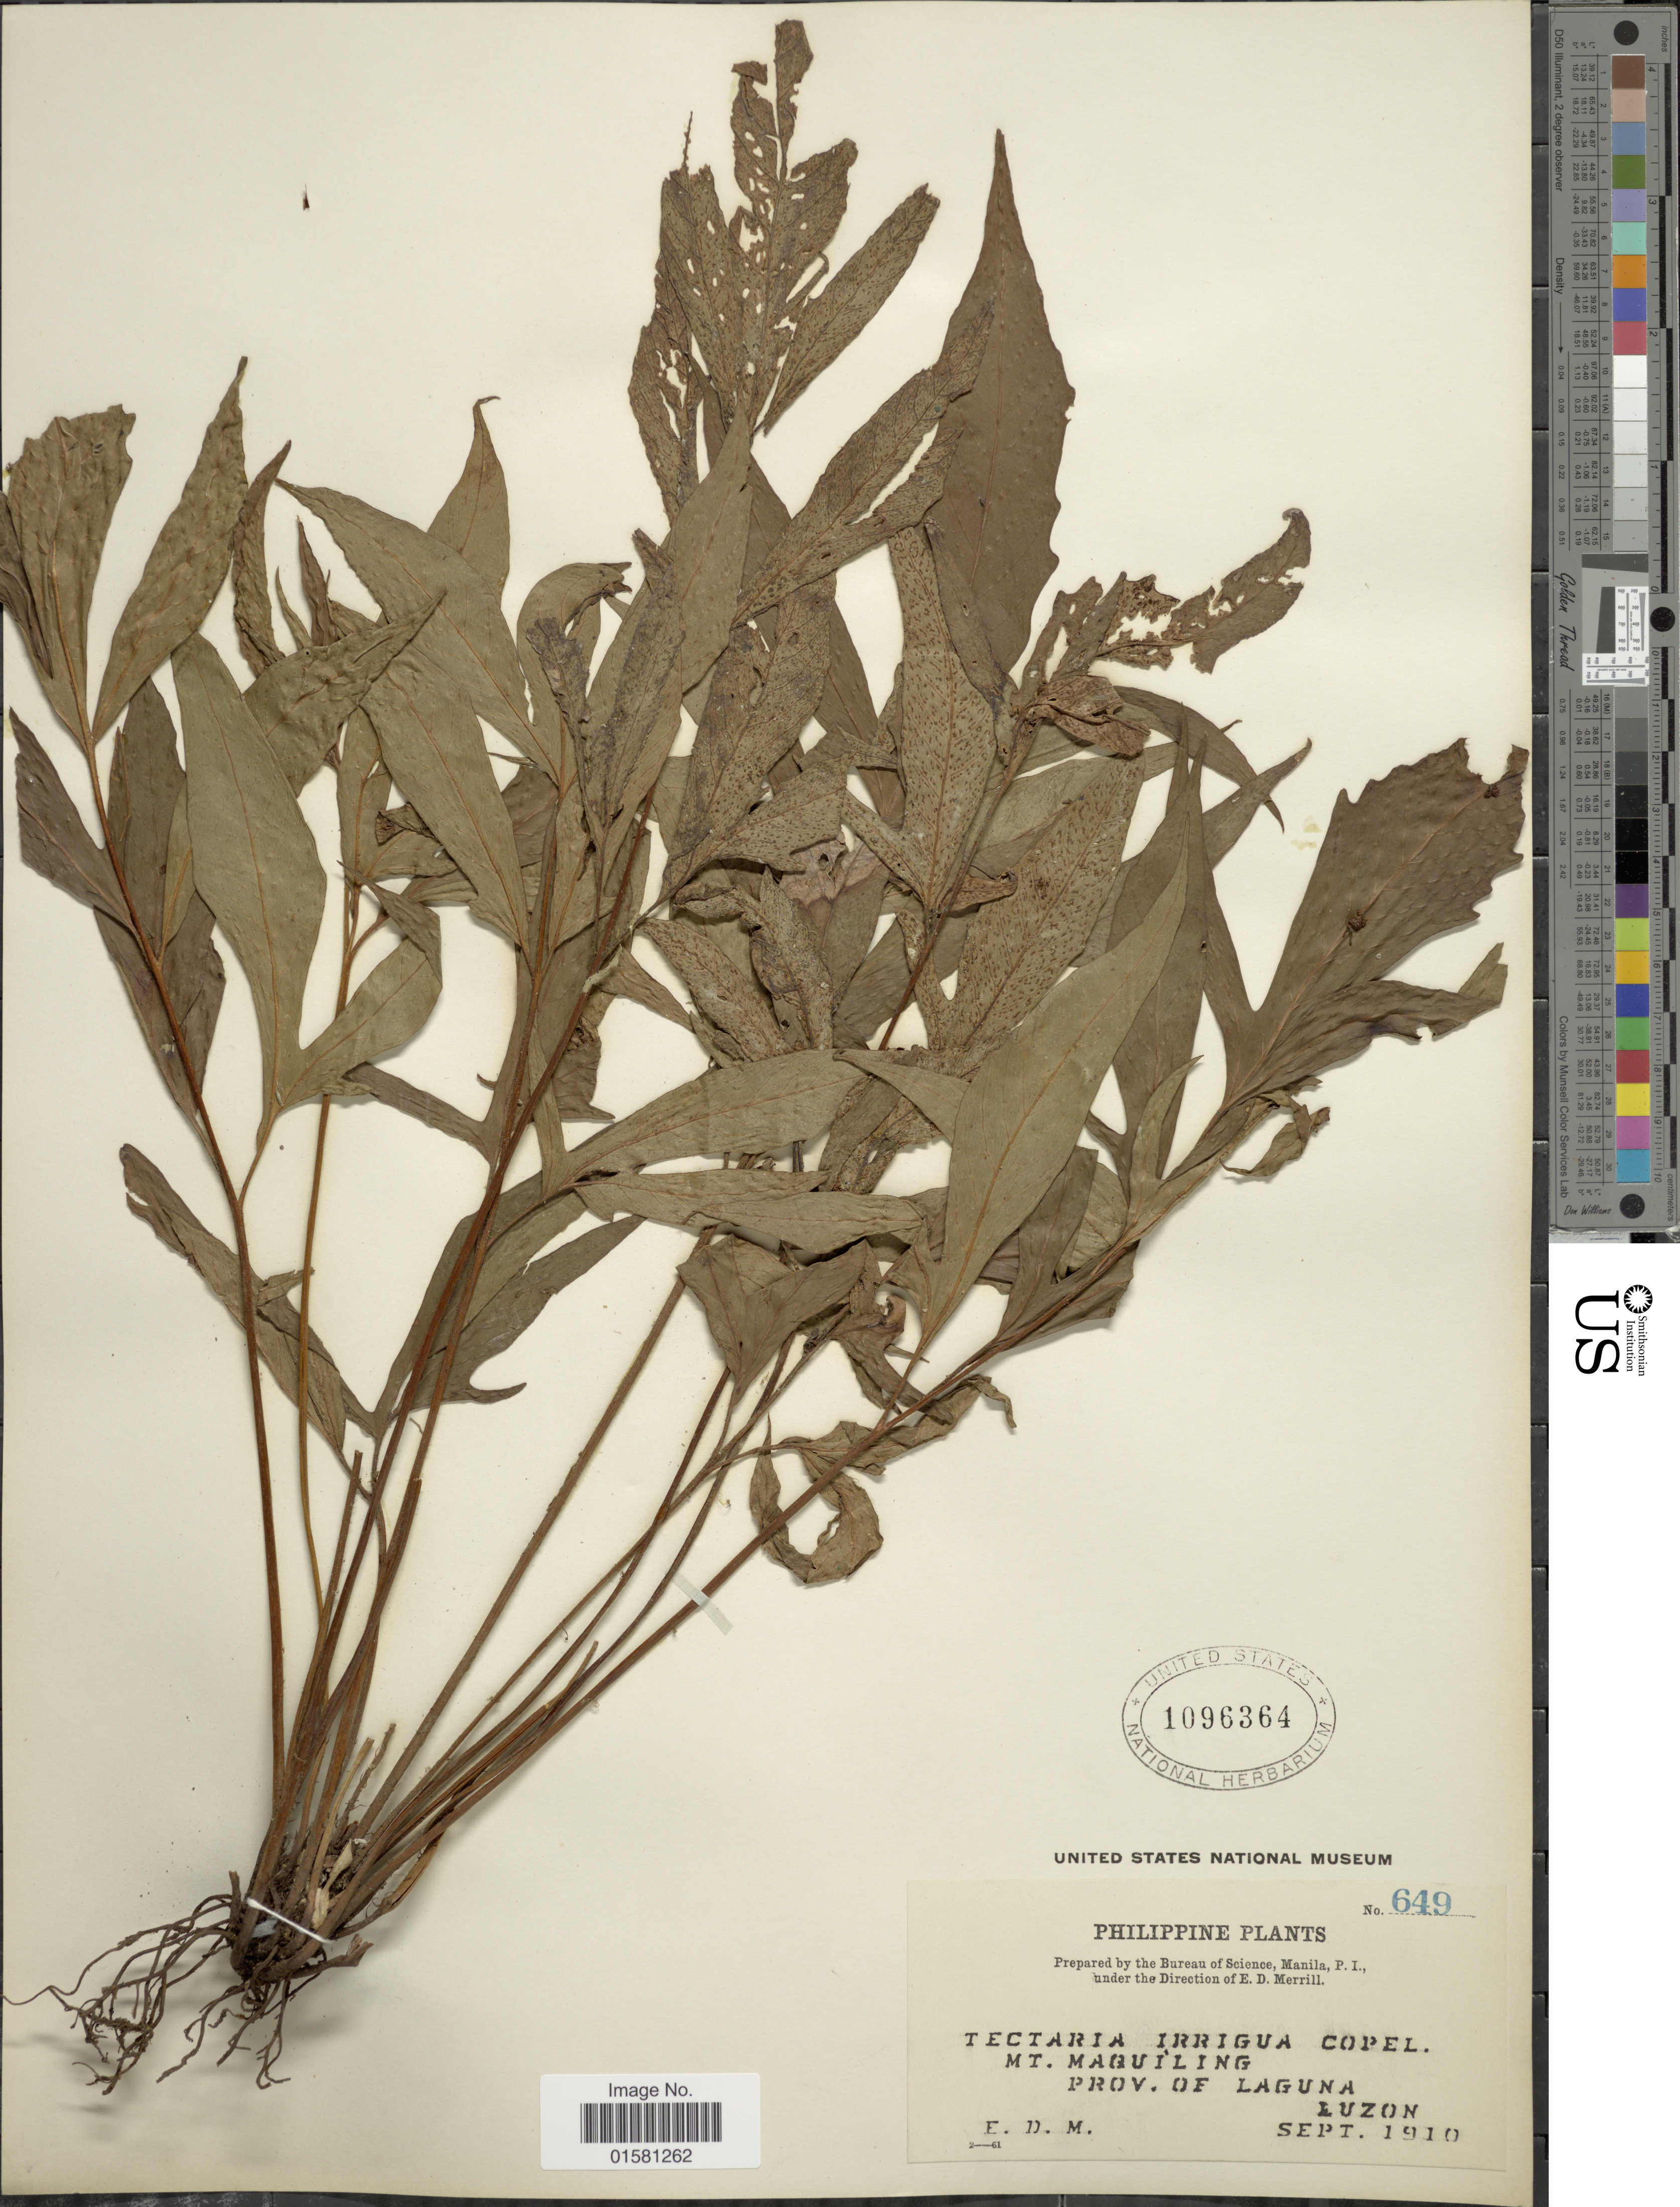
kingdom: Plantae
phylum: Tracheophyta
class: Polypodiopsida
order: Polypodiales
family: Tectariaceae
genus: Tectaria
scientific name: Tectaria trifida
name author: (Fée) Price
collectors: E. D. Merrill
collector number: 628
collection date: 1910-09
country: Philippines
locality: Mt. Maquiling, Prov. of Laguna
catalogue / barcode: US 904305